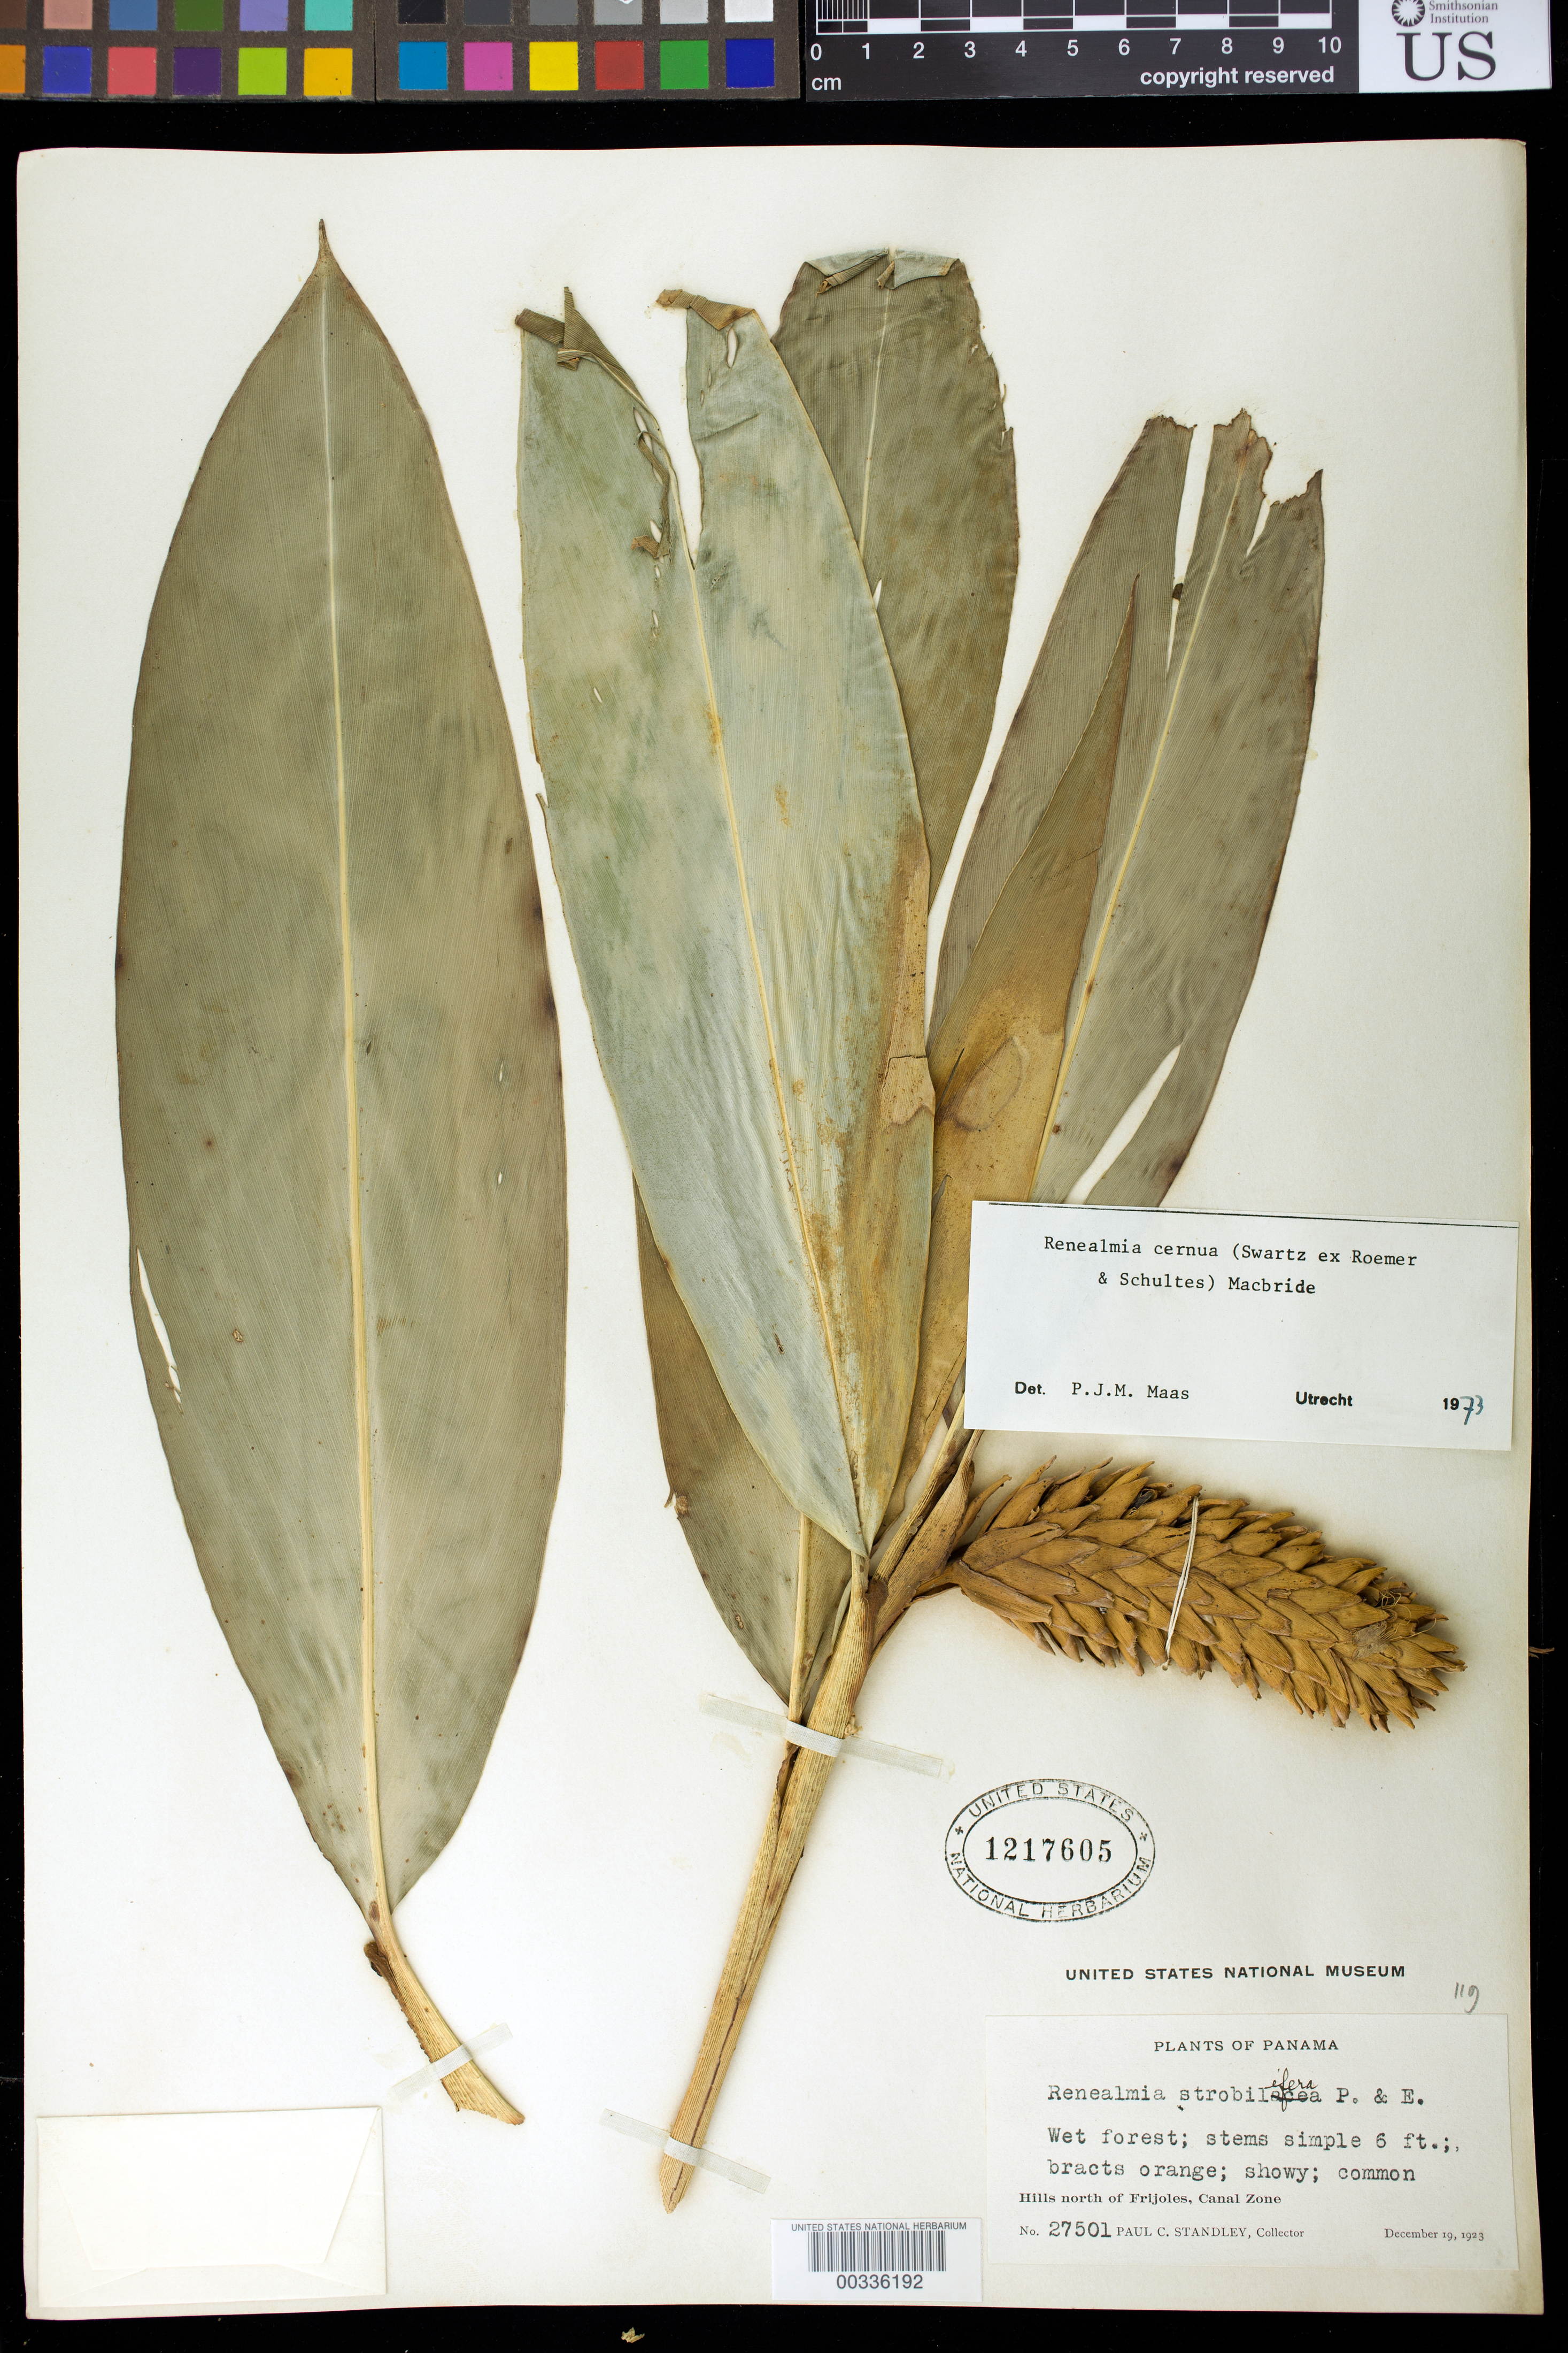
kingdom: Plantae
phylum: Tracheophyta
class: Liliopsida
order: Zingiberales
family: Zingiberaceae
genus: Renealmia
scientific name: Renealmia cernua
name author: (Sw. ex Roem. & Schult.) J.F. Macbr.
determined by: Maas, Paul J. M.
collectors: P. C. Standley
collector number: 27501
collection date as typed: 19 Dec 1923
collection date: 1923-12-19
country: Panama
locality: Hills N of Frijoles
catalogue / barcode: US 1217605